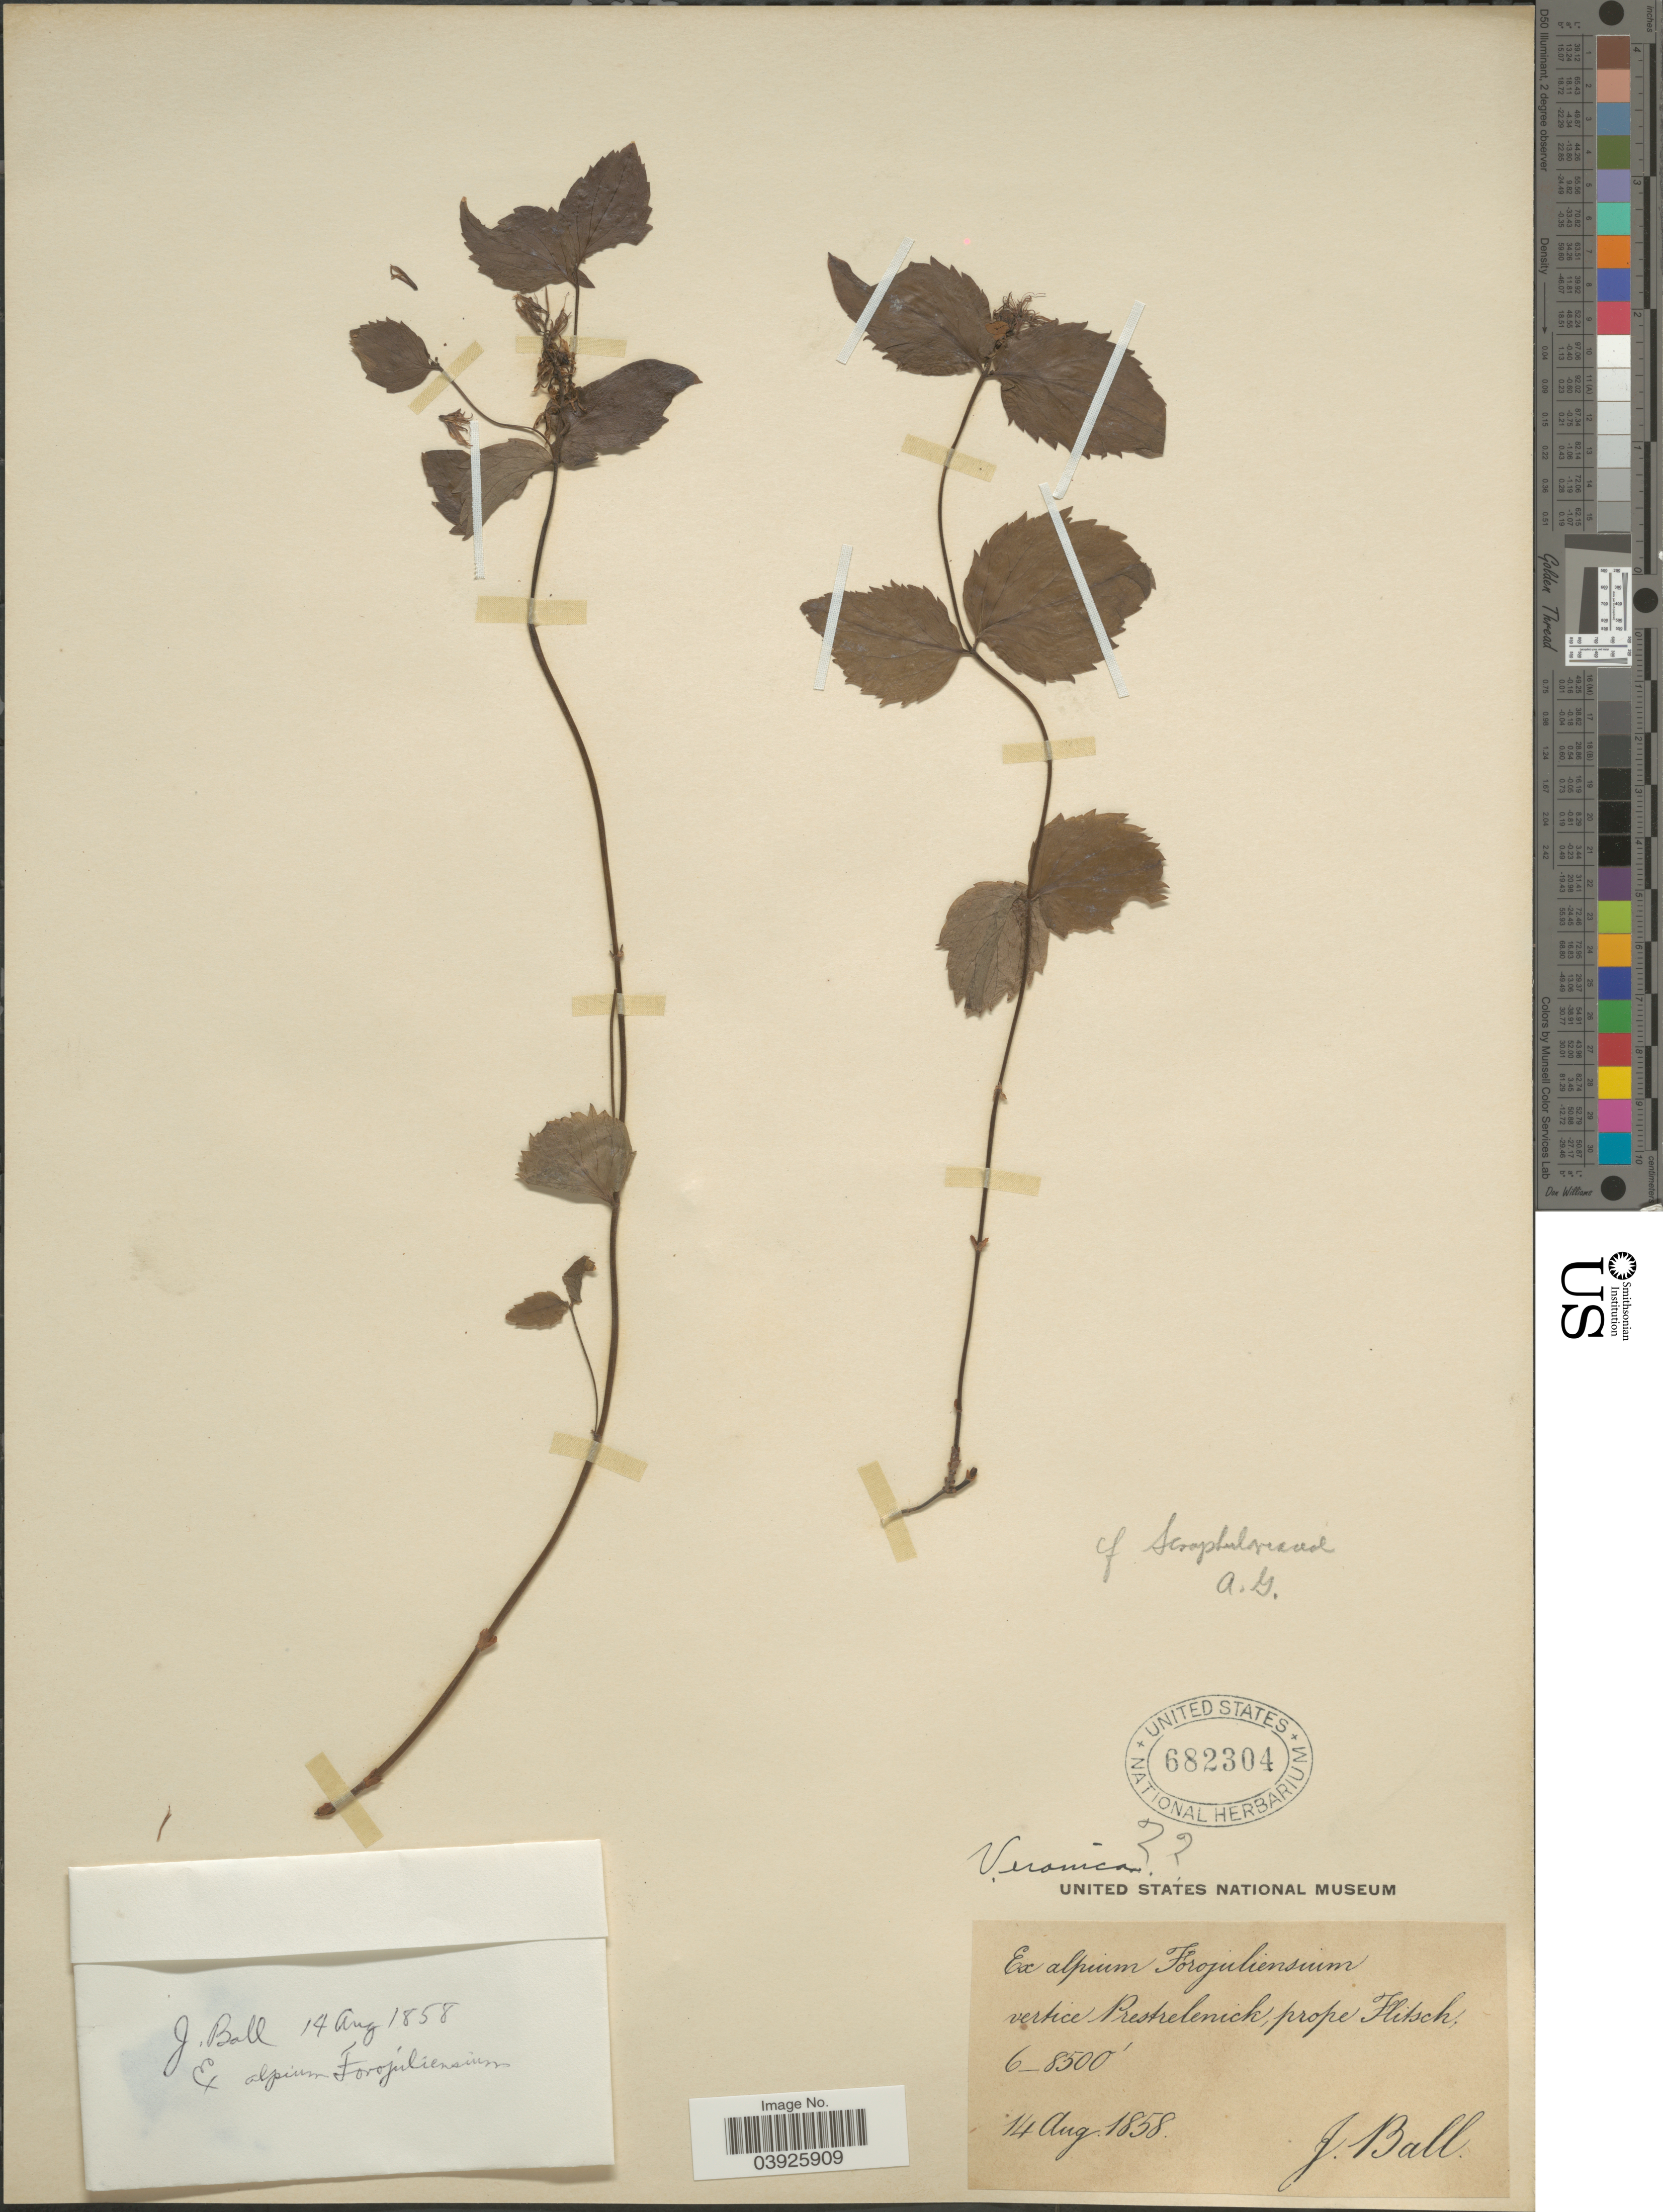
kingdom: Plantae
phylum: Tracheophyta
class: Magnoliopsida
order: Lamiales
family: Scrophulariaceae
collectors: J. Ball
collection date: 1858-08-14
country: Italy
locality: Vertice Prestrelenick, prope Flitsch.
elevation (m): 1829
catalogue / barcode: US 682304